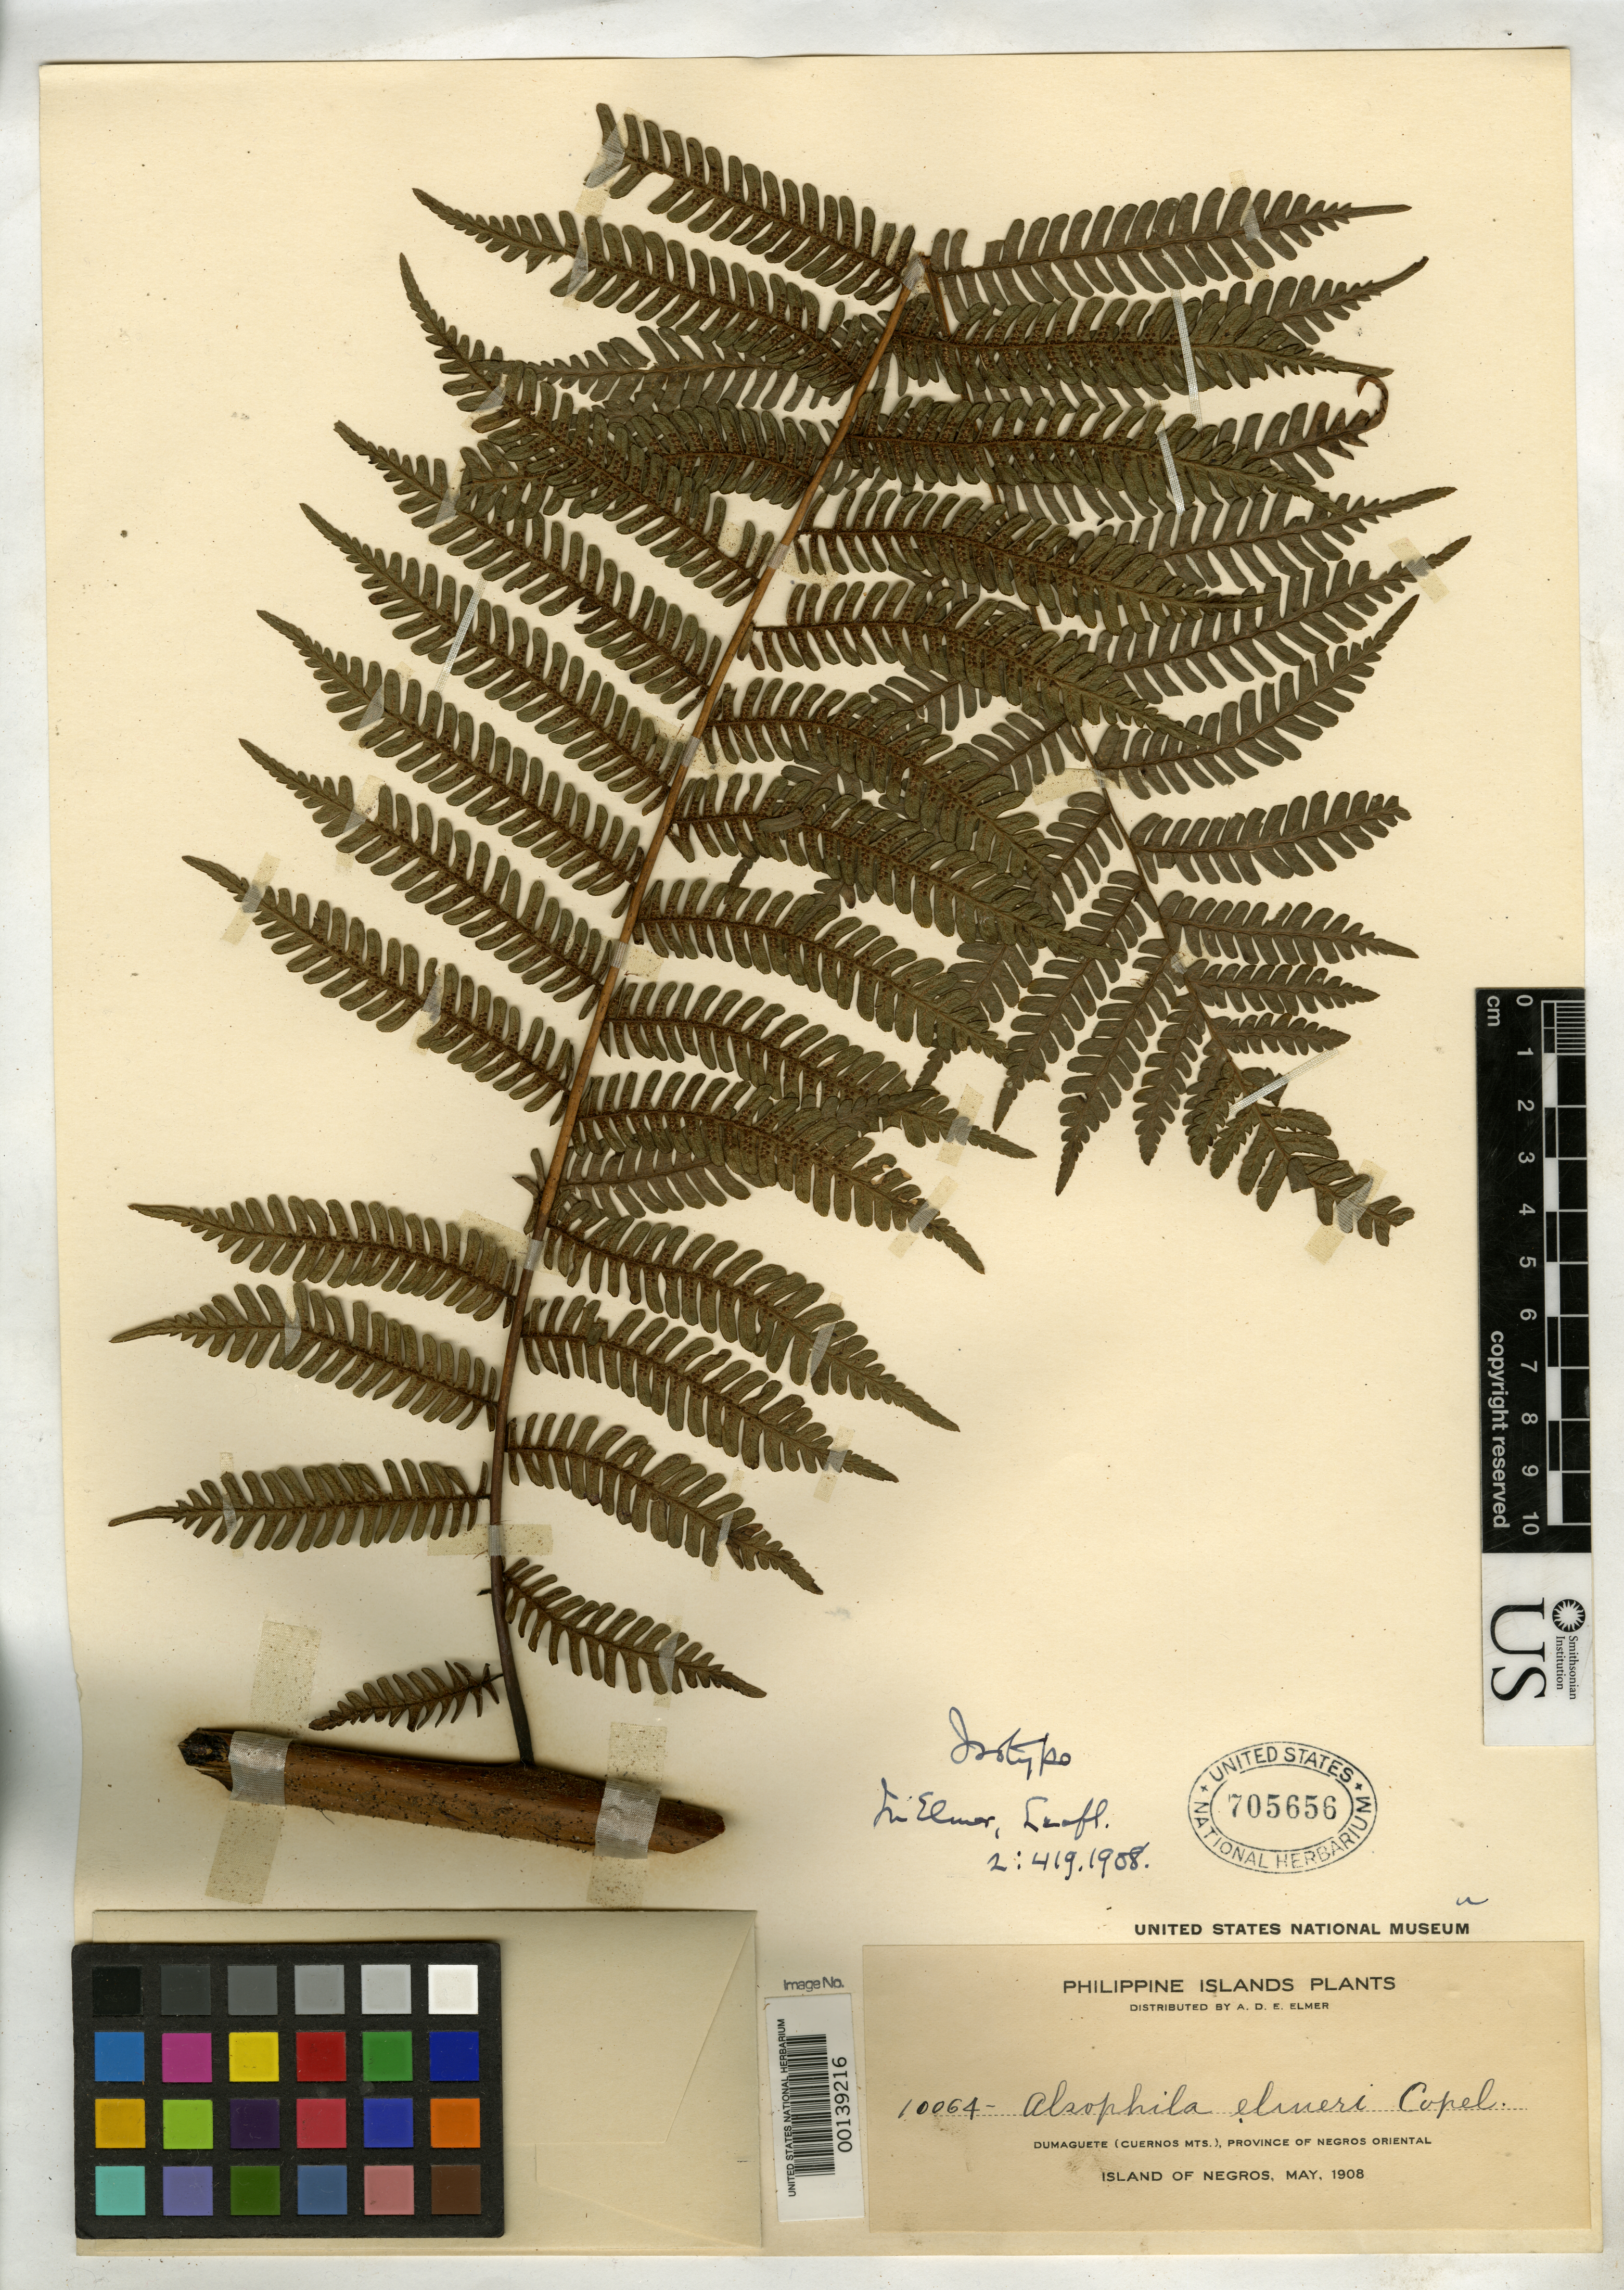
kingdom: Plantae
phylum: Tracheophyta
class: Polypodiopsida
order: Cyatheales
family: Cyatheaceae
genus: Alsophila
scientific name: Alsophila elmeri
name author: Copel. in Elmer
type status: Isosyntype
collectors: A. D. E. Elmer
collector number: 10064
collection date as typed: May 1905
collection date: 1905-05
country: Philippines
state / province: Central Visayas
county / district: Negros Oriental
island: Negros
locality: Dumaguete, Cuernos Mountains.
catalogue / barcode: US 705656